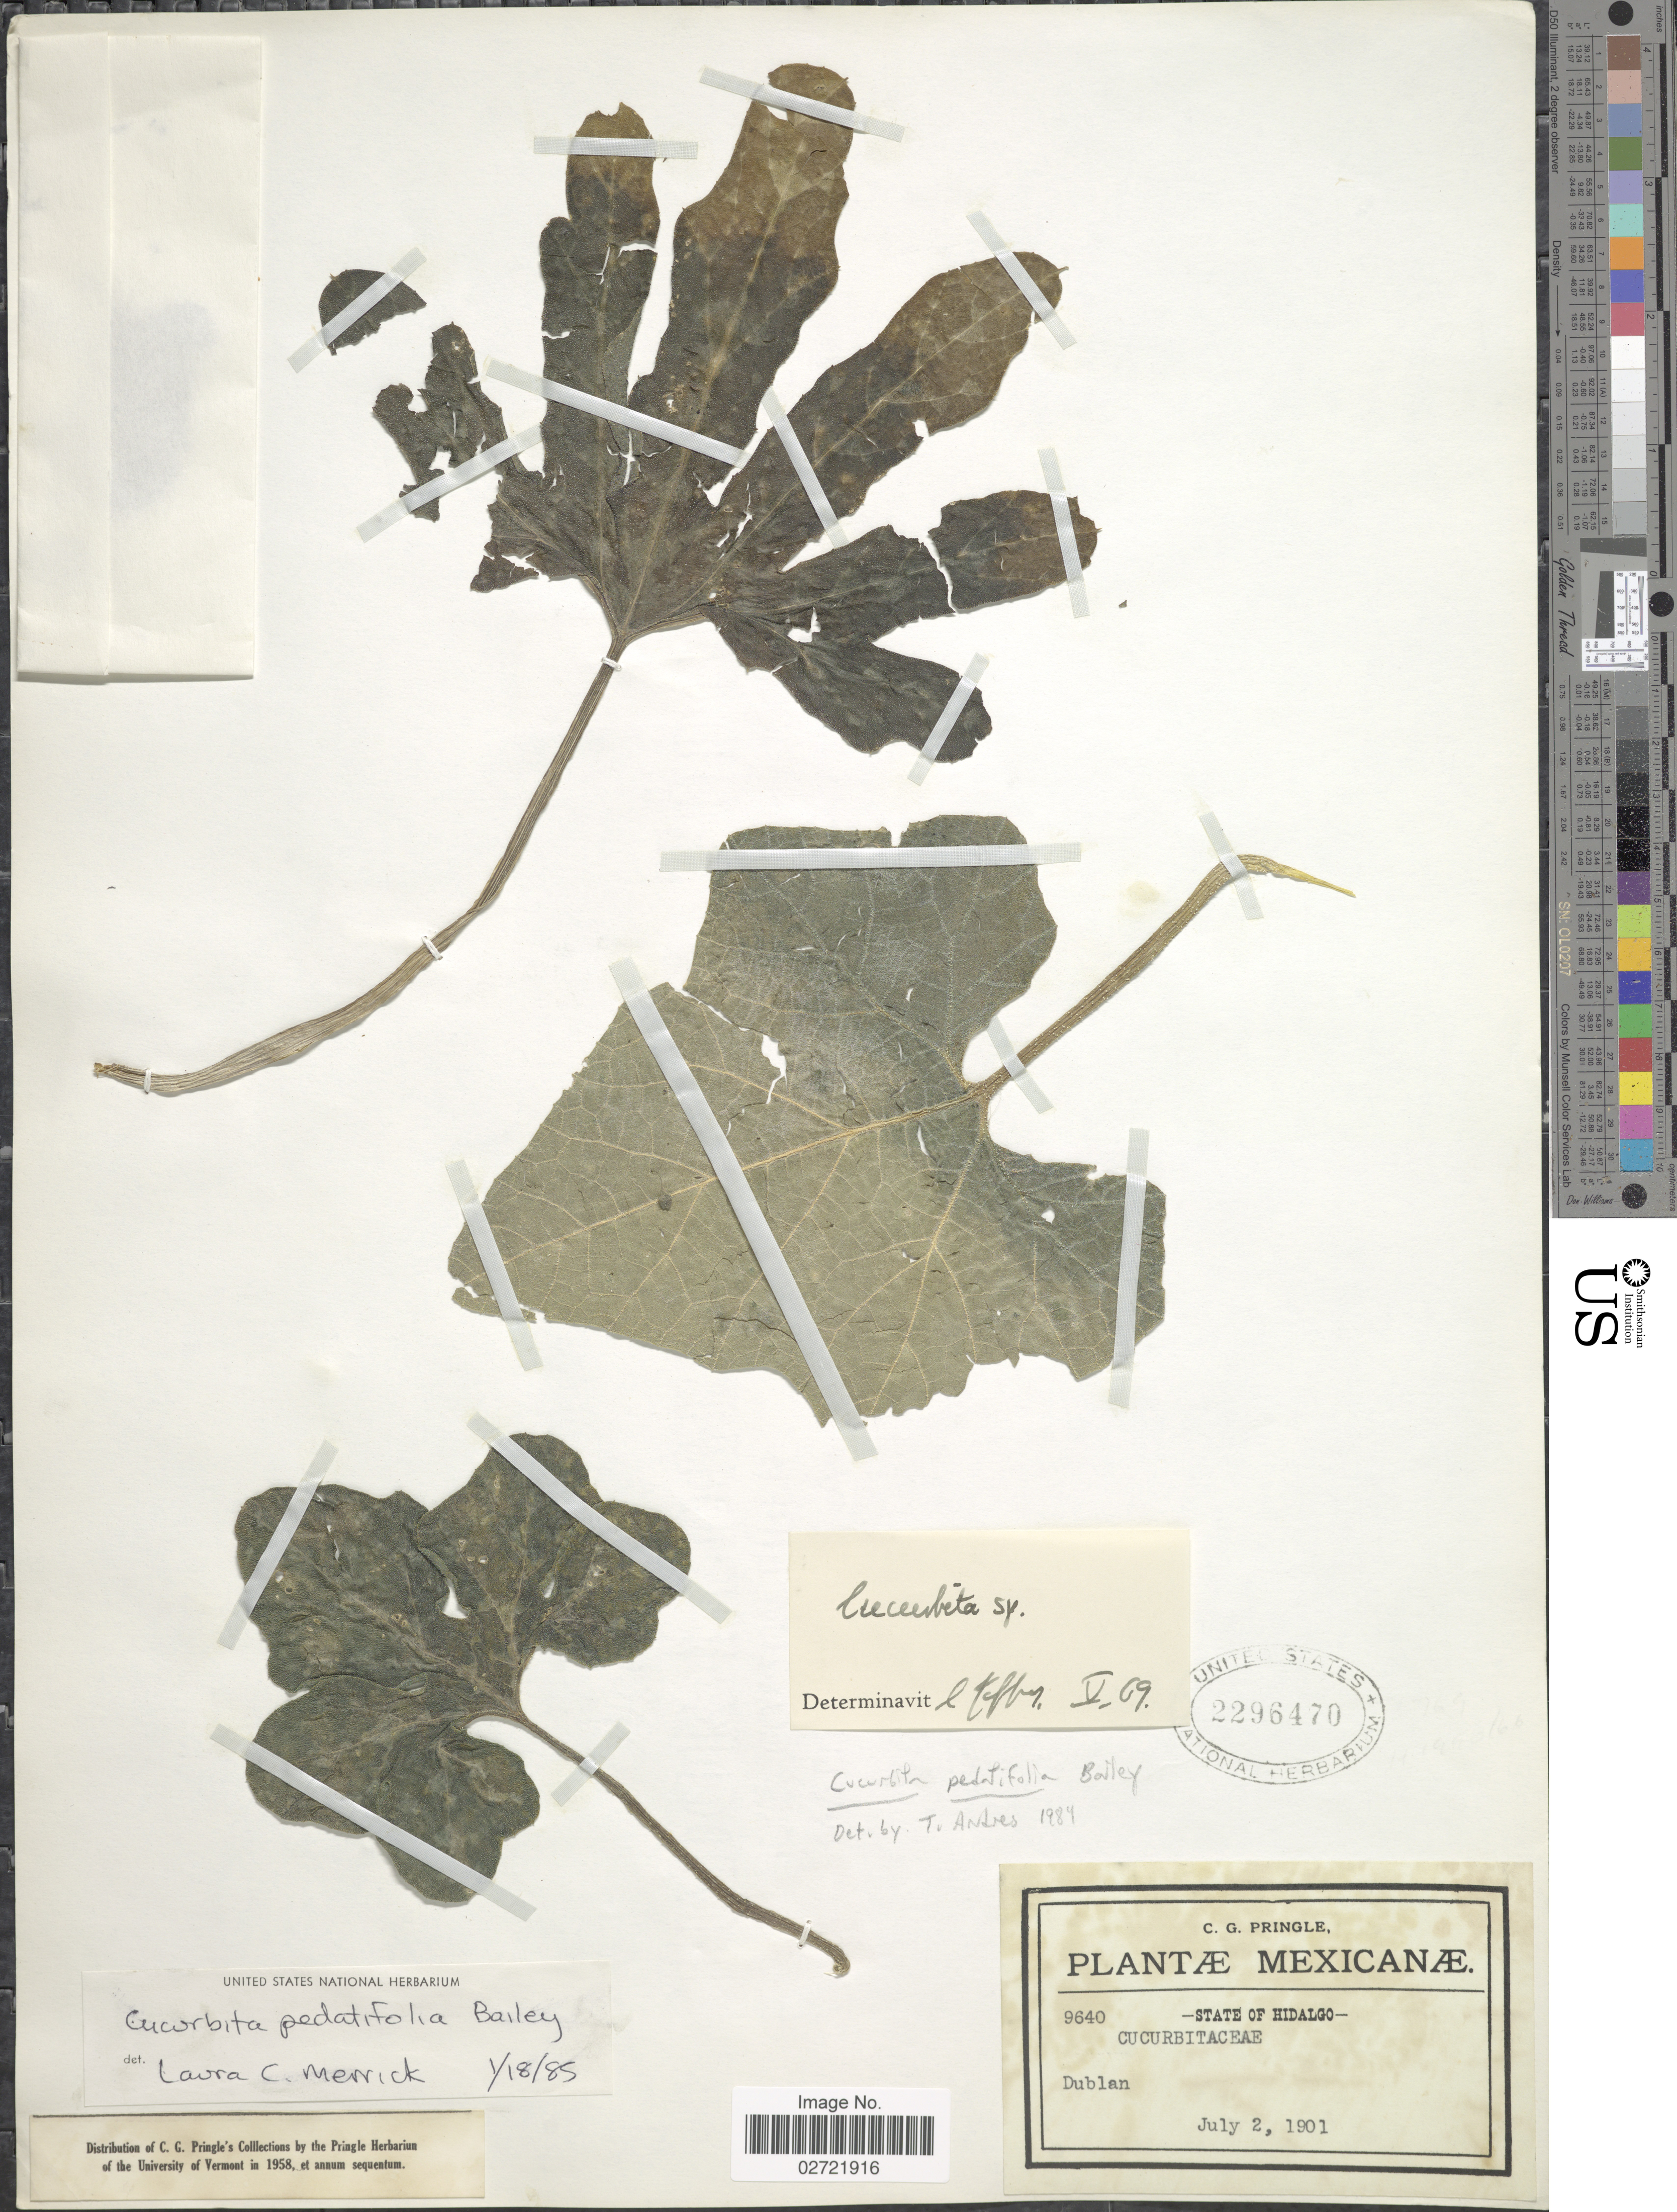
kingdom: Plantae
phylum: Tracheophyta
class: Magnoliopsida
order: Cucurbitales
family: Cucurbitaceae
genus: Cucurbita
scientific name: Cucurbita pedatifolia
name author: L.H. Bailey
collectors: C. G. Pringle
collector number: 9640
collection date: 1901-07-02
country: Mexico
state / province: Hidalgo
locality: Dublan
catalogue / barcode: US 2296470